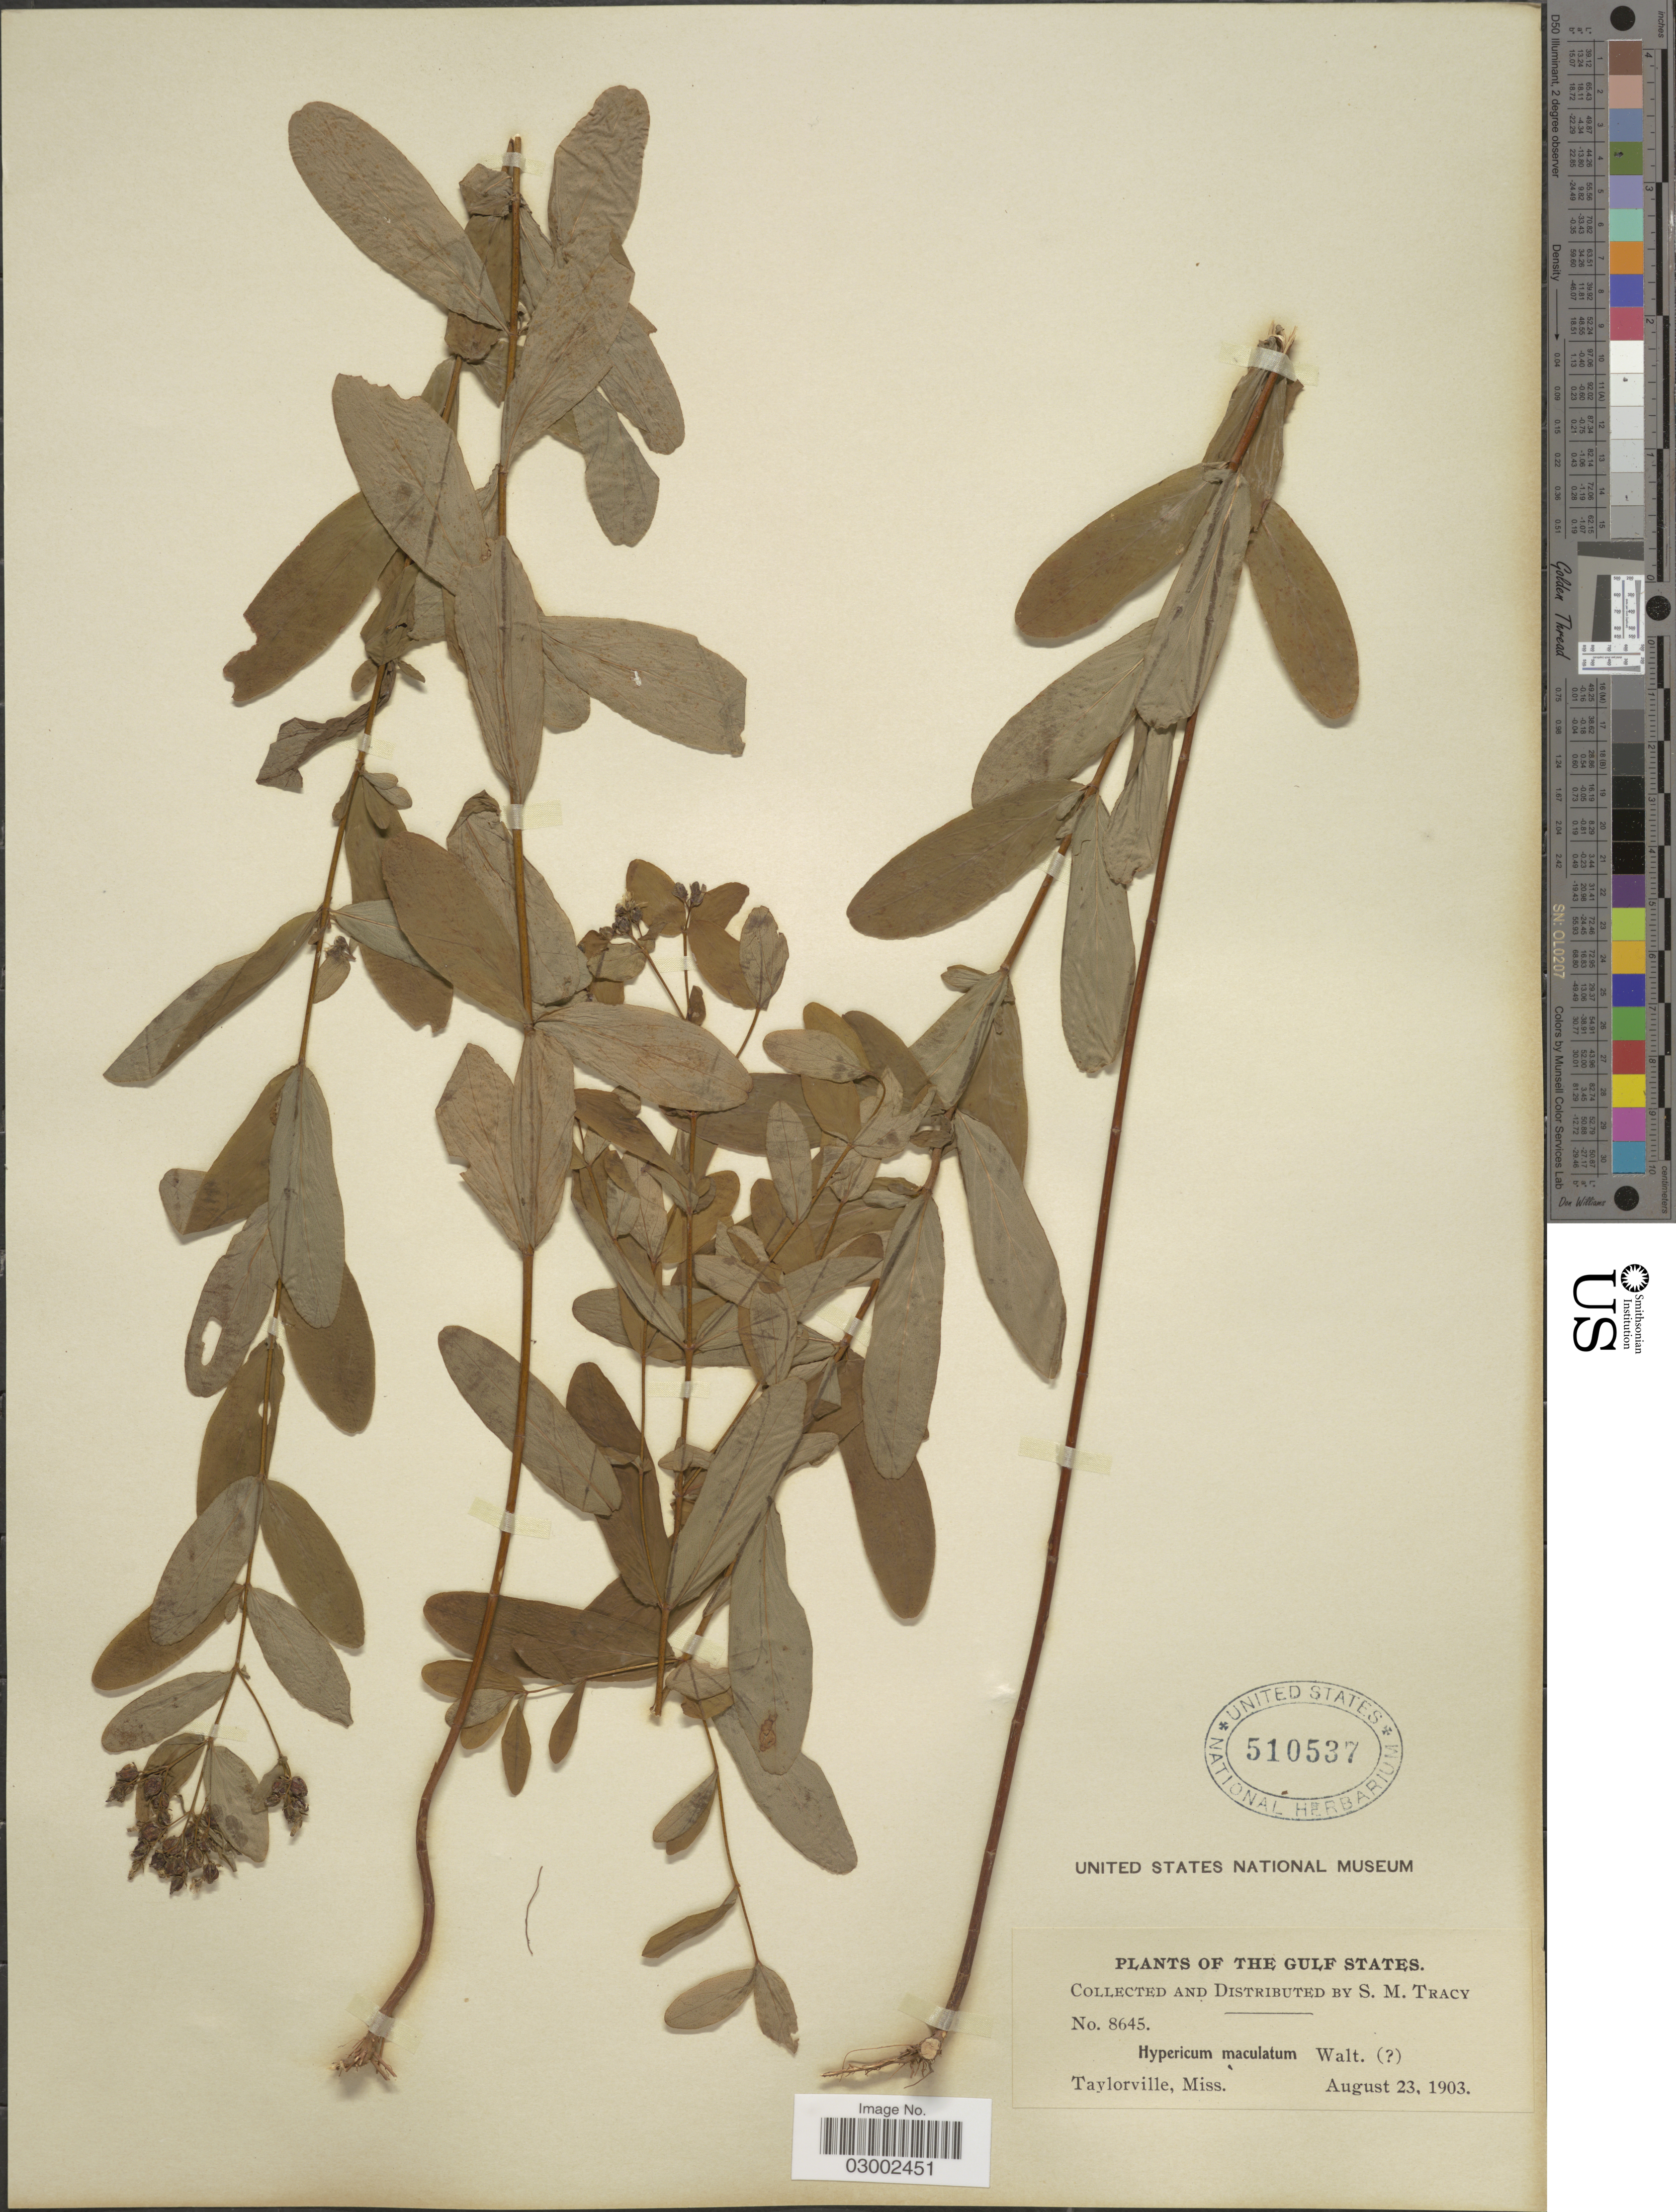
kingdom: Plantae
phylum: Tracheophyta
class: Magnoliopsida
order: Malpighiales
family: Hypericaceae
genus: Hypericum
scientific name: Hypericum punctatum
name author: Lam.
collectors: S. M. Tracy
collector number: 8645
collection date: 1903-08-23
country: United States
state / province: Mississippi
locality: Gulf States. Taylorville, Miss.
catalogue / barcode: US 510537